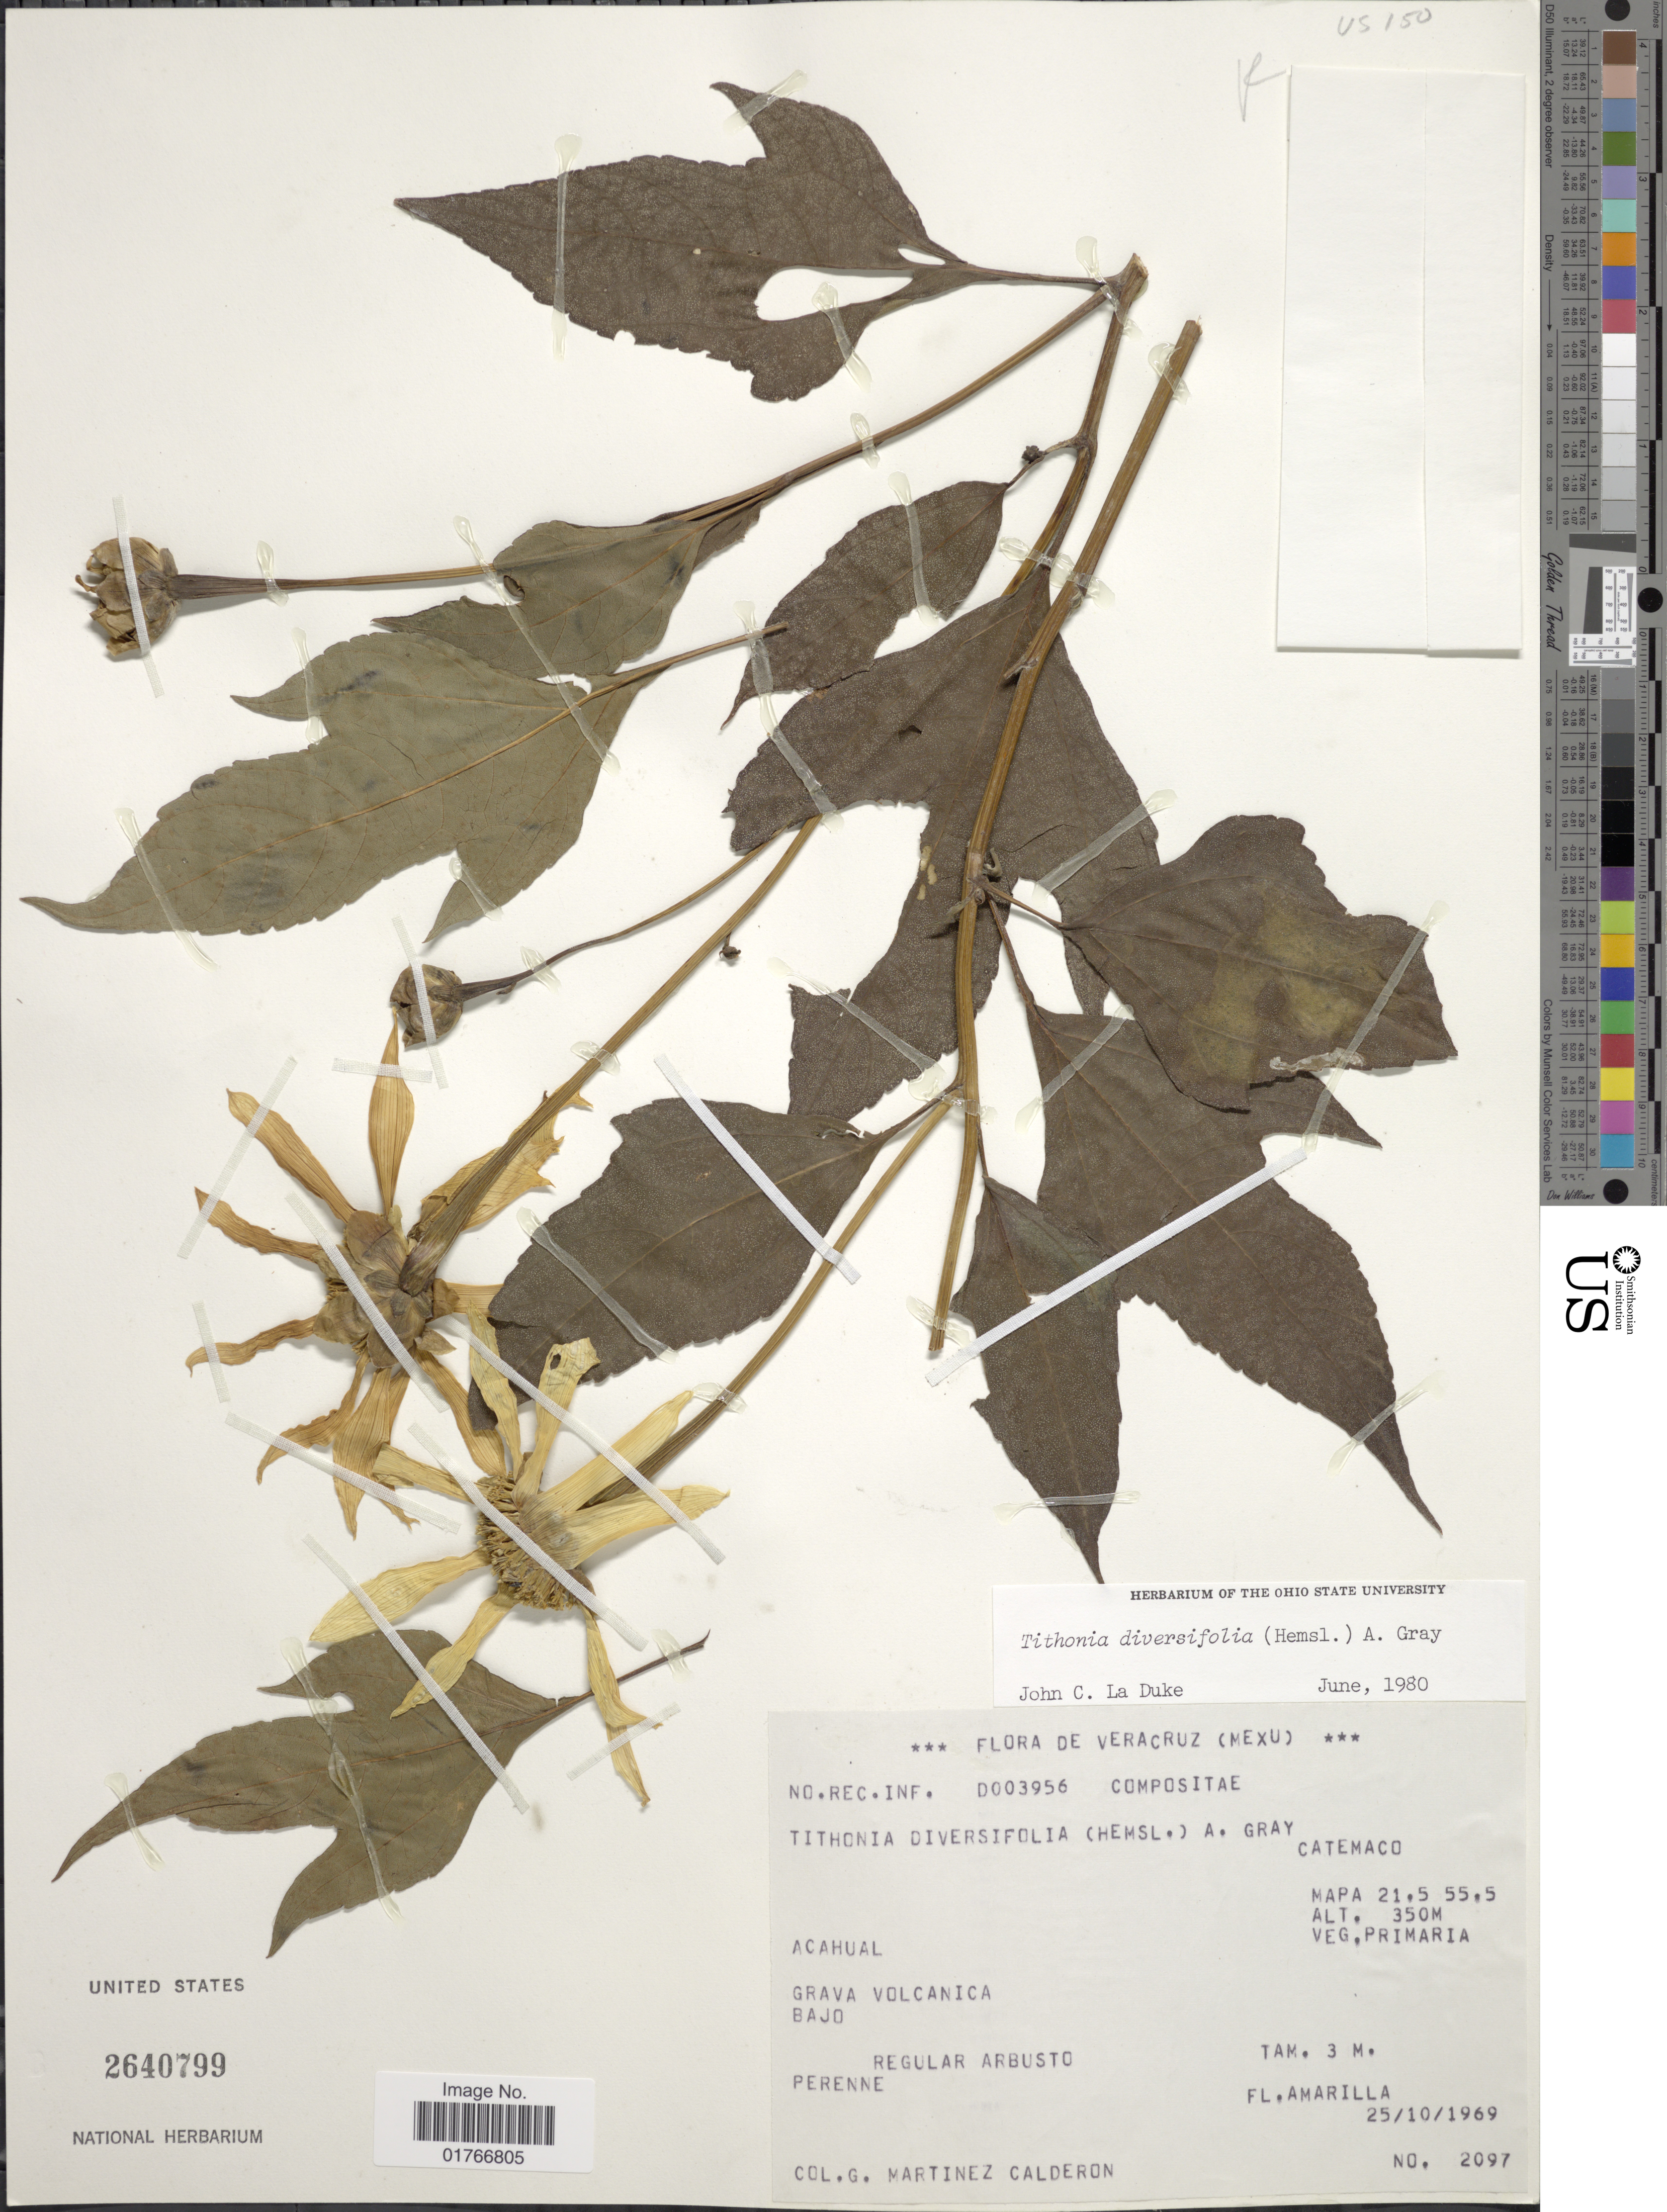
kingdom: Plantae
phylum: Tracheophyta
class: Magnoliopsida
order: Asterales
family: Asteraceae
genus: Tithonia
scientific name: Tithonia diversifolia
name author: (Hemsl.) A. Gray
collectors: M. Calderon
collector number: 2097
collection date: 1969-10-25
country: Mexico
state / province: Veracruz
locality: Veracruz (Mexu), Acahual, Grava Volcanic, Bajo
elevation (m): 350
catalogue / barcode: US 2640799